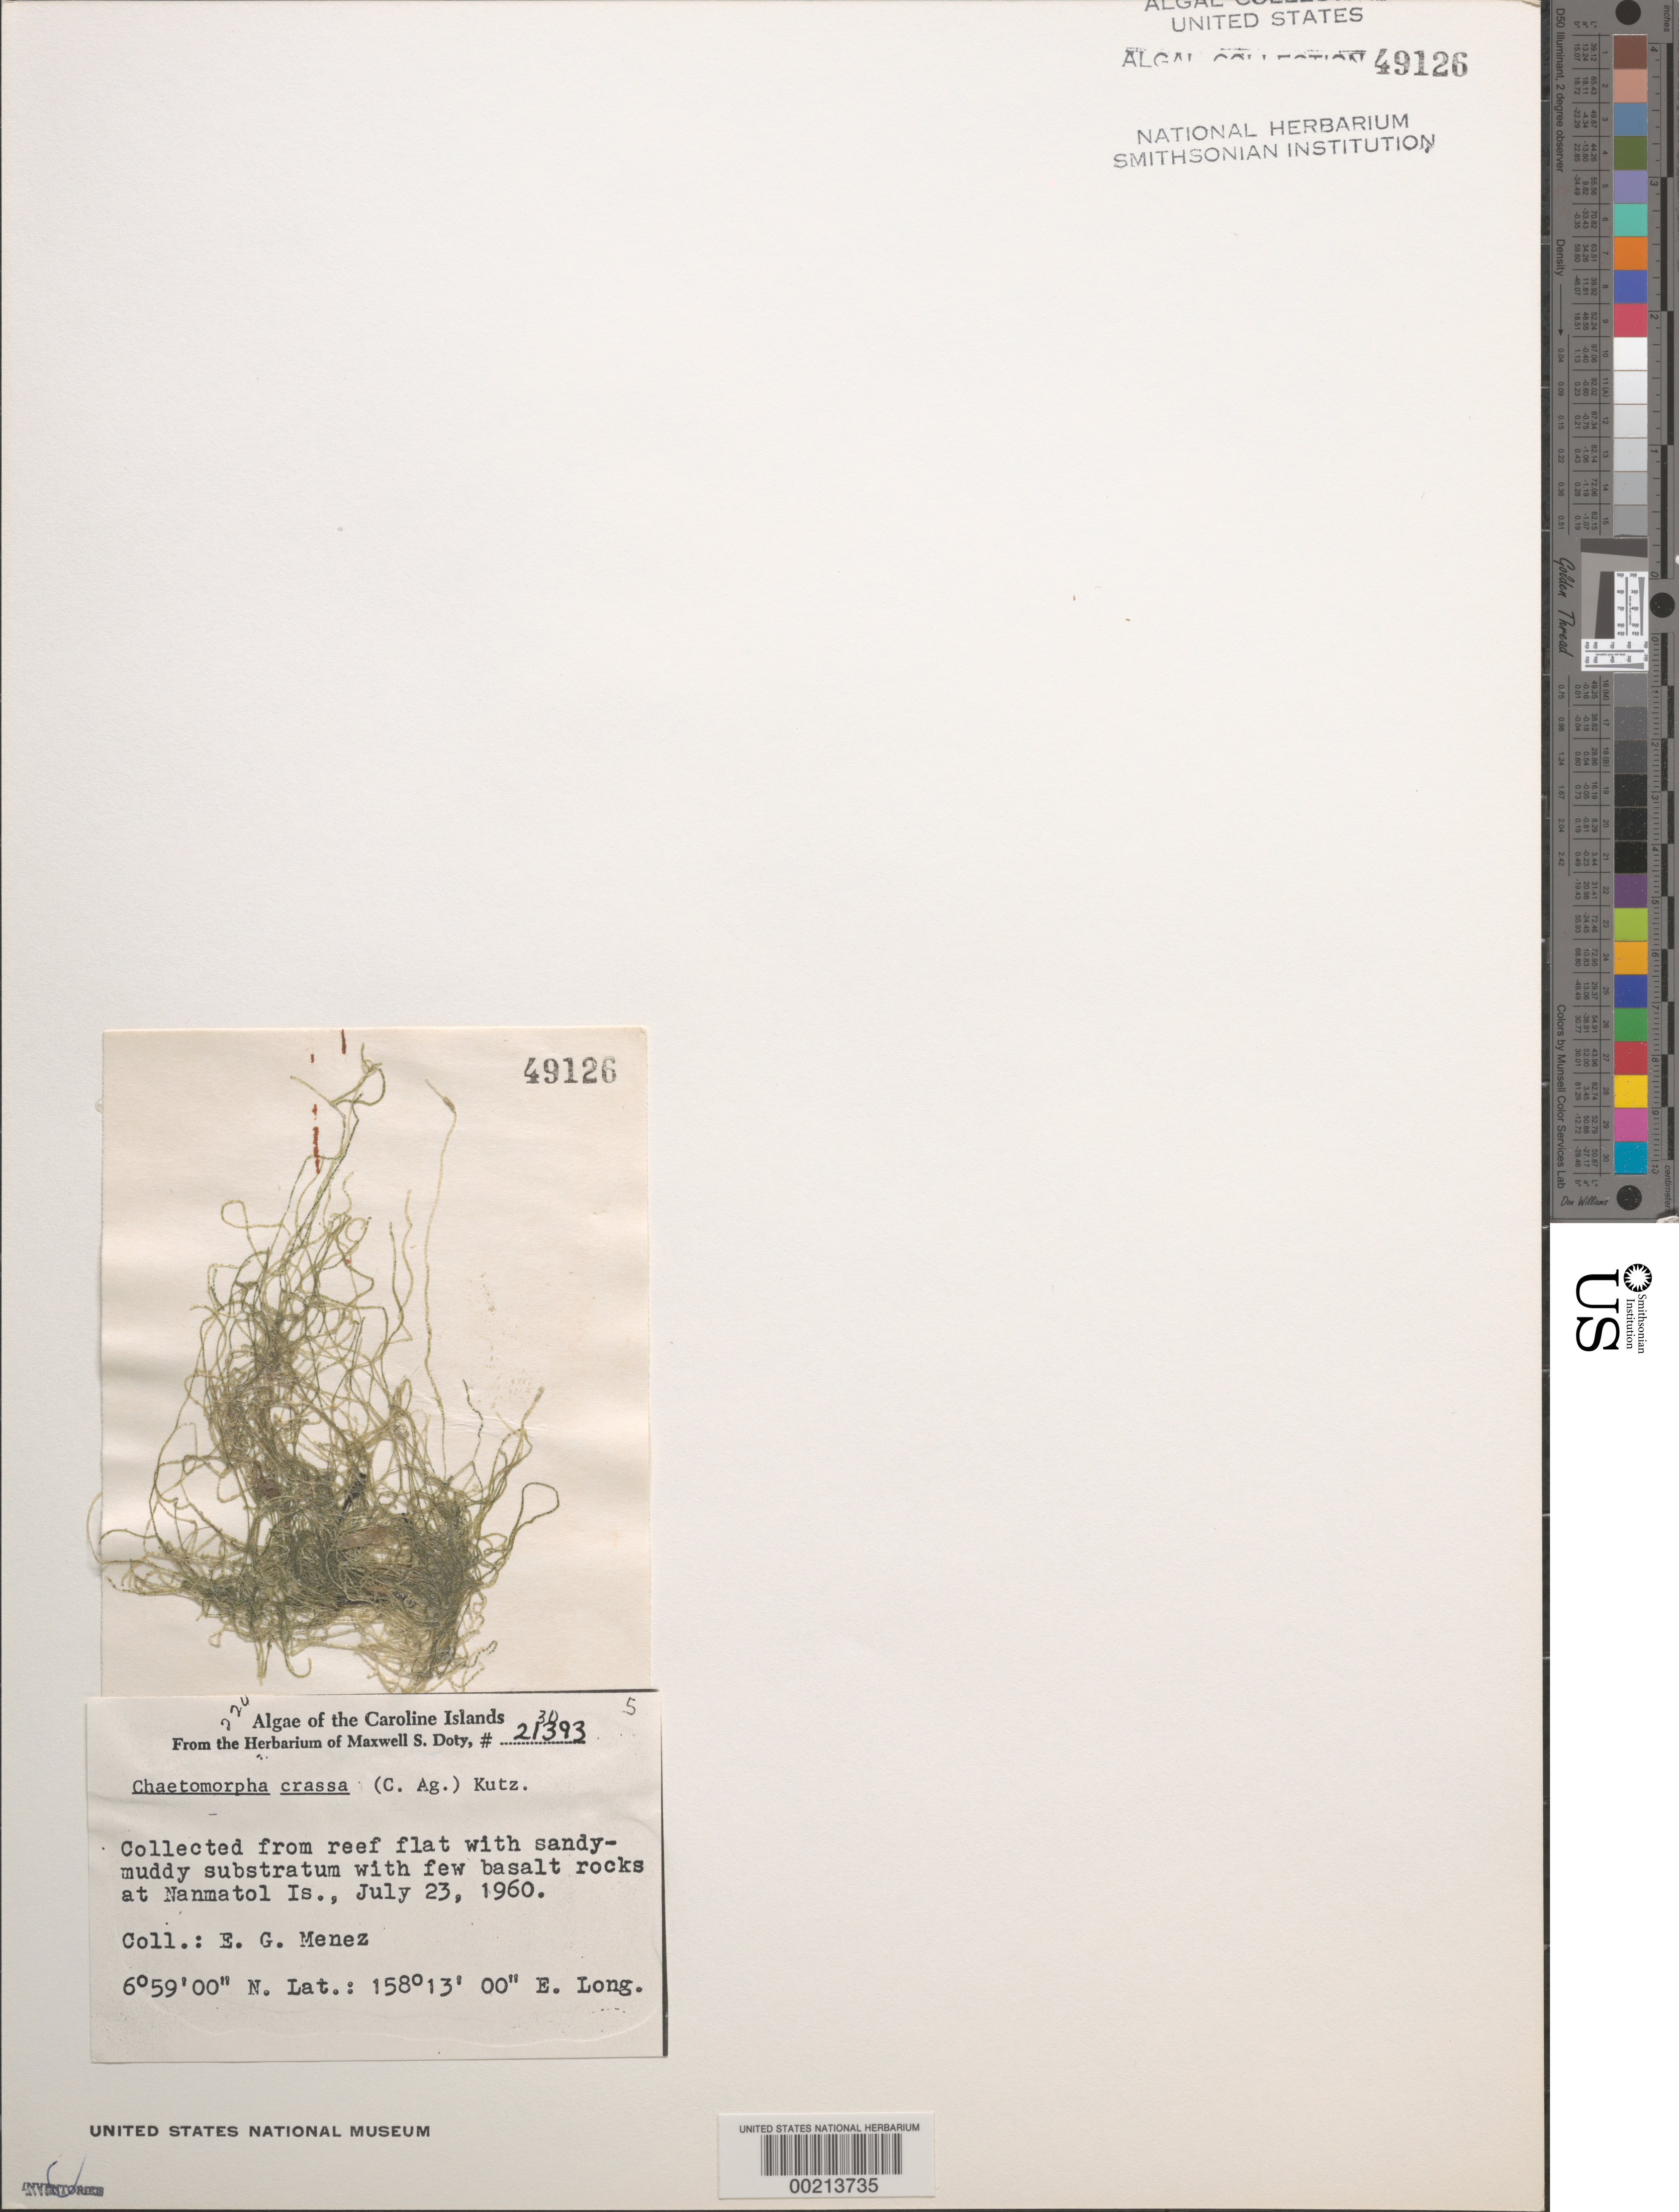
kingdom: Plantae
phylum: Chlorophyta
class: Ulvophyceae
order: Cladophorales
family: Cladophoraceae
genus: Chaetomorpha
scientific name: Chaetomorpha aerea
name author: (Dillwyn) Kütz.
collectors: Meñez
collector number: MSD 21393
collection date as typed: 23 Jul 1960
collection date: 1960-07-23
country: Micronesia, Federated States of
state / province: Pohnpei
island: Nanmatol Atoll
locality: Islands off E coast of Pohnpei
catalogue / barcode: US 49126